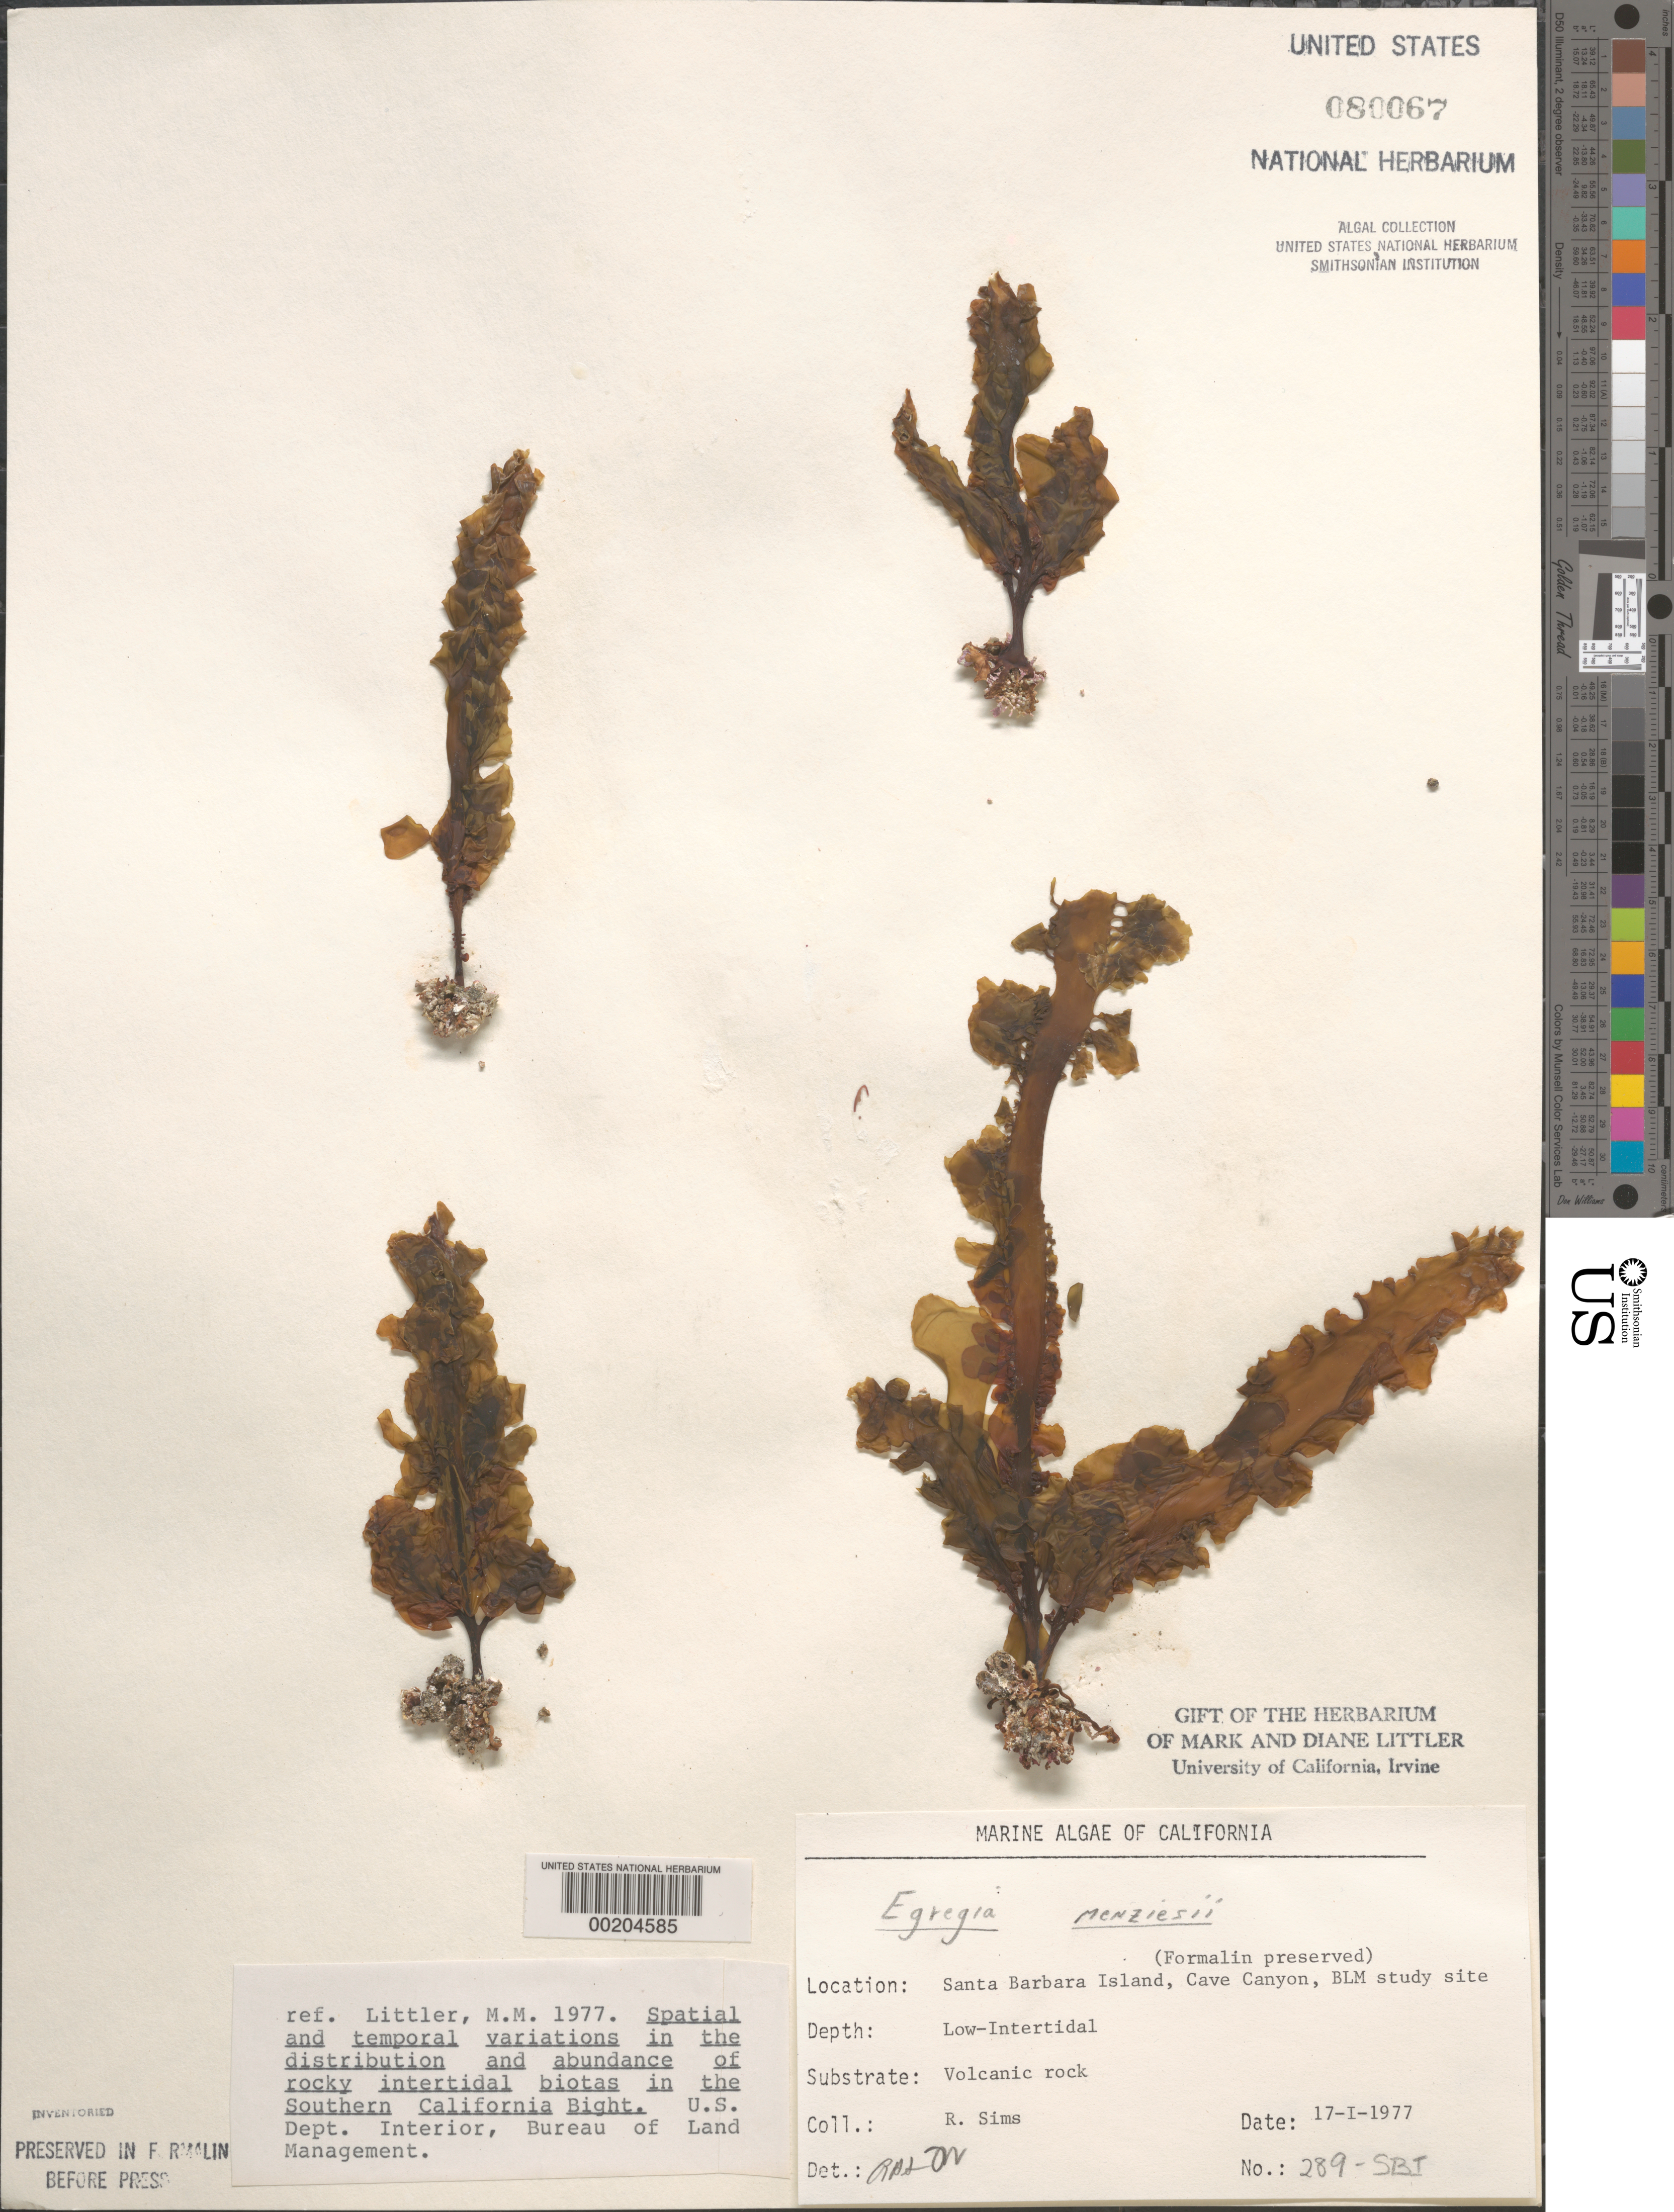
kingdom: Chromista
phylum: Ochrophyta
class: Phaeophyceae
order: Laminariales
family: Lessoniaceae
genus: Egregia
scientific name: Egregia menziesii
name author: (Turner) Aresch.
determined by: Sims, Robert H.; Murray, S. N.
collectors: R. H. Sims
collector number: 289-sbi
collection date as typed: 17 Jan 1977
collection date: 1977-01-17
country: United States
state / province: California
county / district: Santa Barbara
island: Santa Barbara Island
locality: Cave Canyon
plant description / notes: BLM-SOCALBIGHT Rocky Intertidal Survey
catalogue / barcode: US 80067